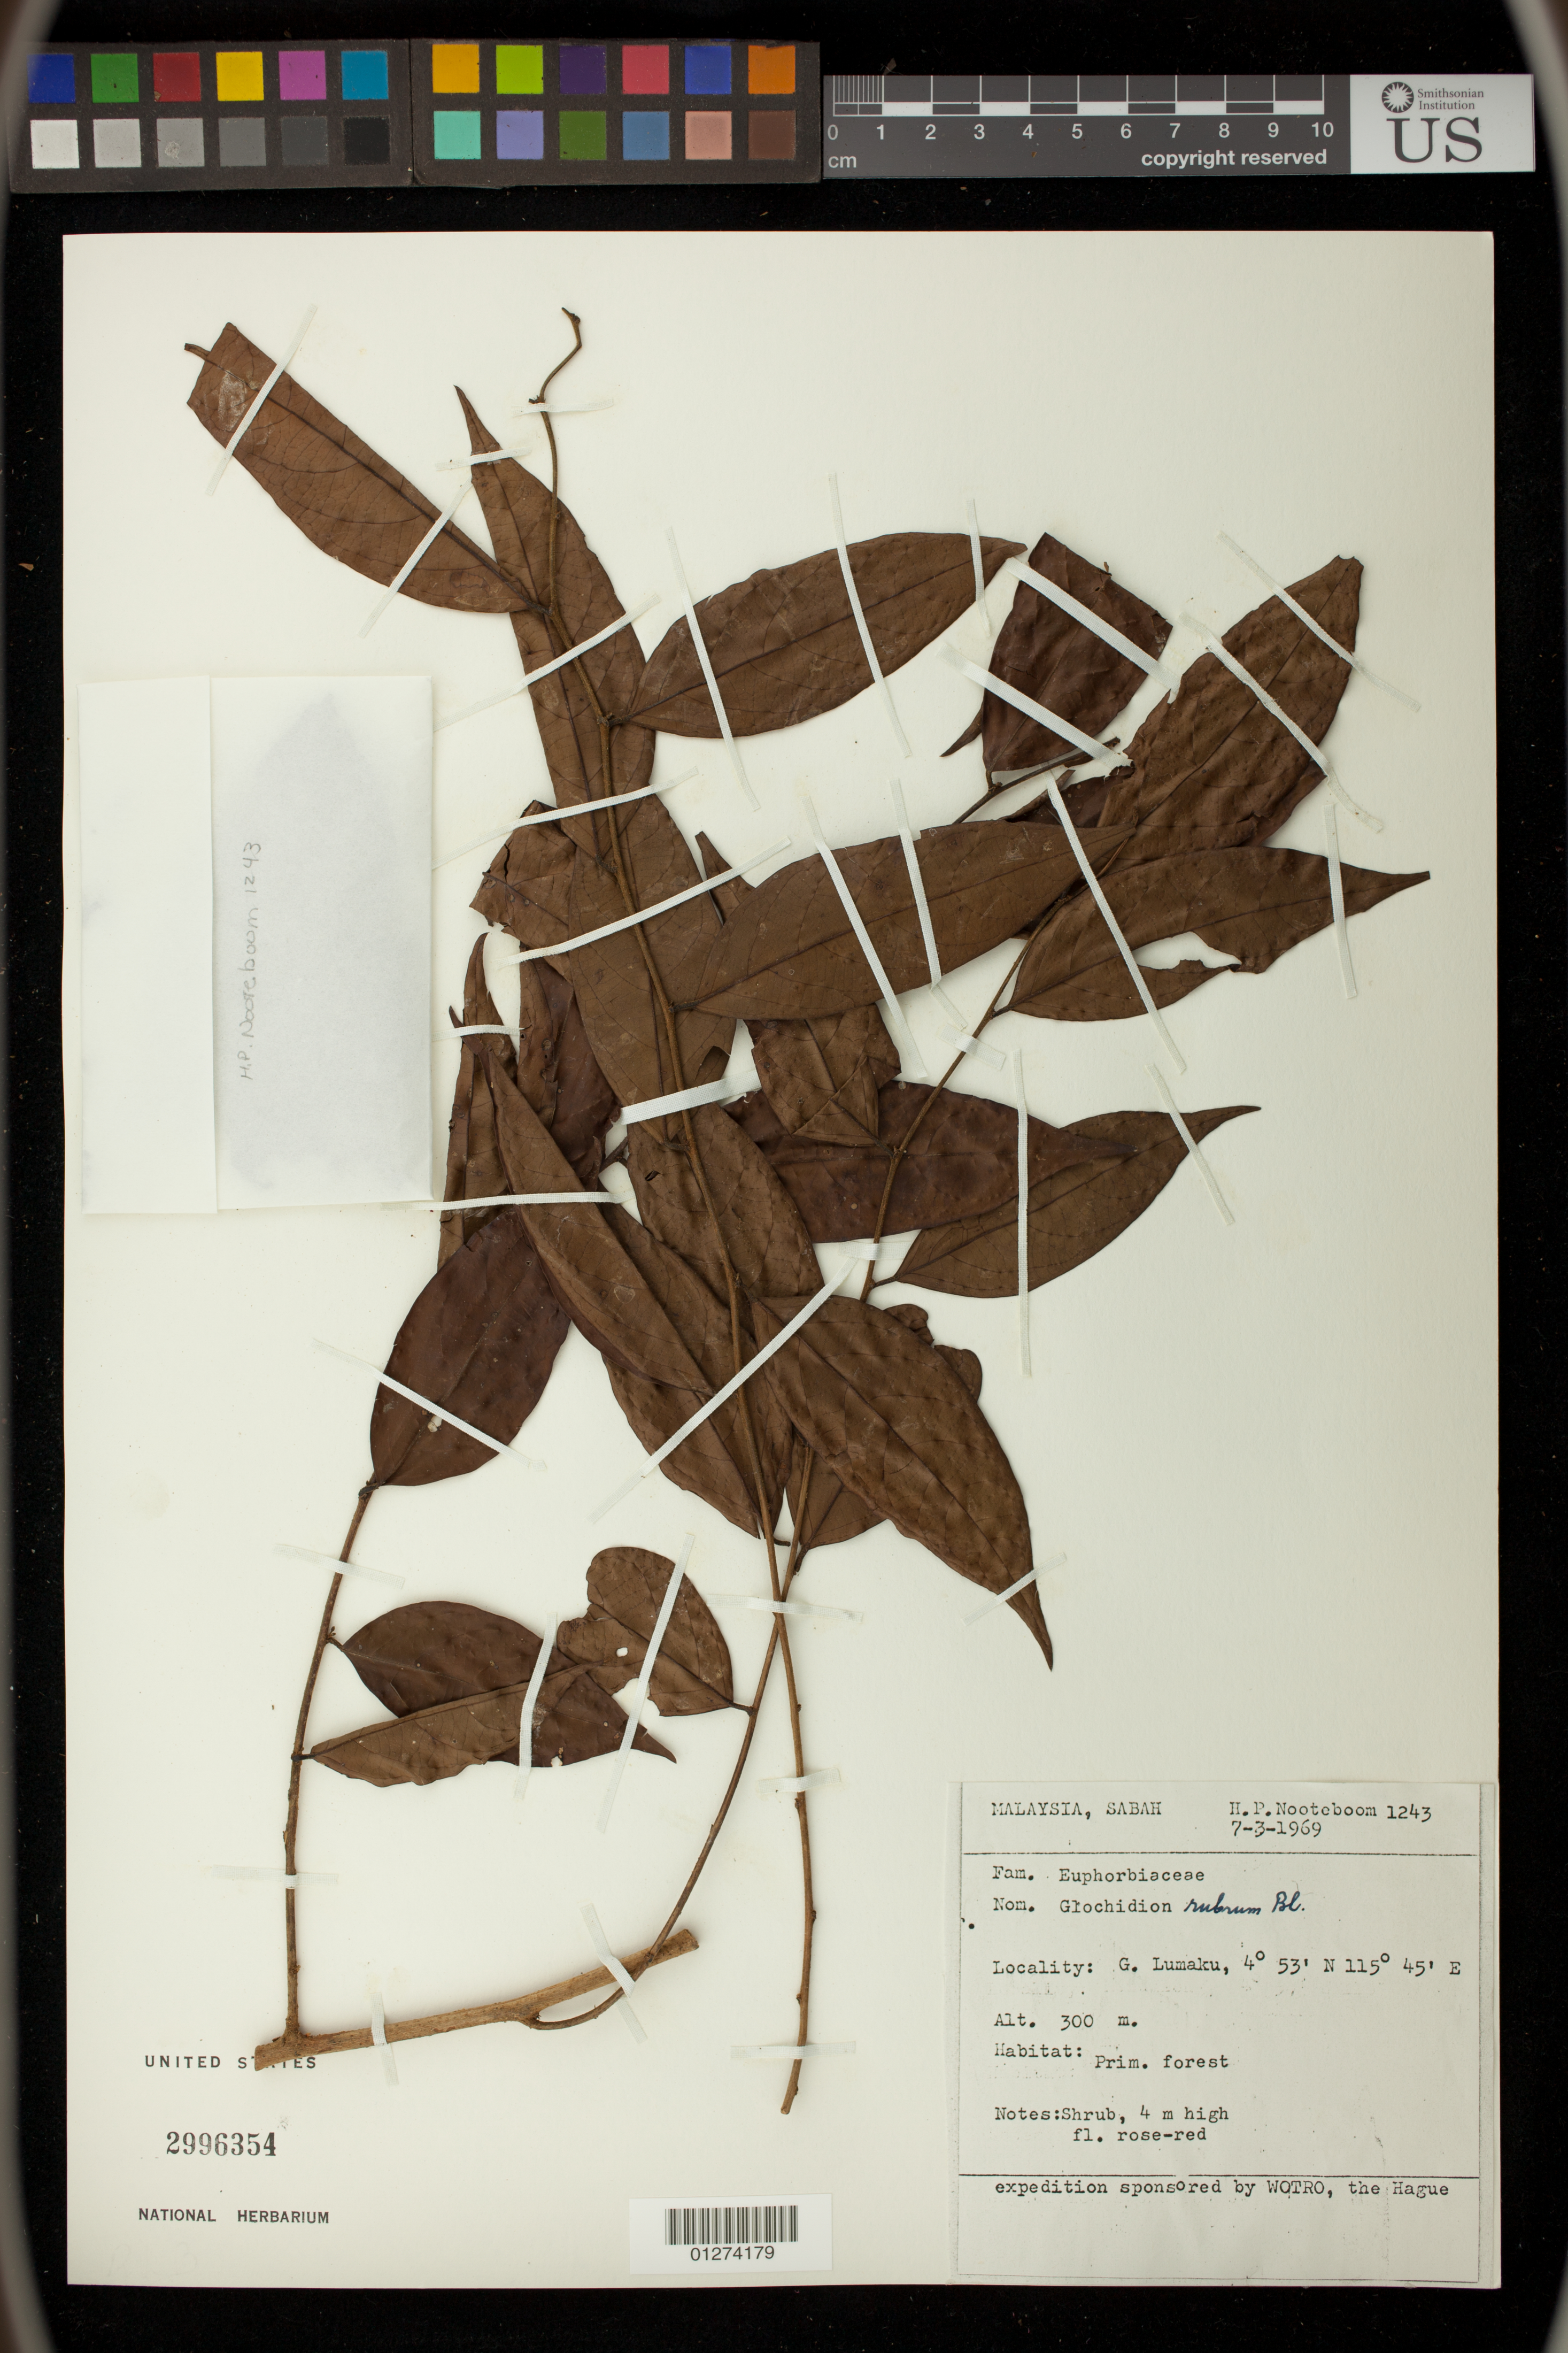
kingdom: Plantae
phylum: Tracheophyta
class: Magnoliopsida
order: Malpighiales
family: Phyllanthaceae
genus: Glochidion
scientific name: Glochidion rubrum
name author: Blume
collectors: H. P. Nooteboom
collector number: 1243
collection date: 1969-03-07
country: Malaysia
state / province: Sabah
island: Borneo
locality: G. Lumaku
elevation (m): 300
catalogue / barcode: US 2996354